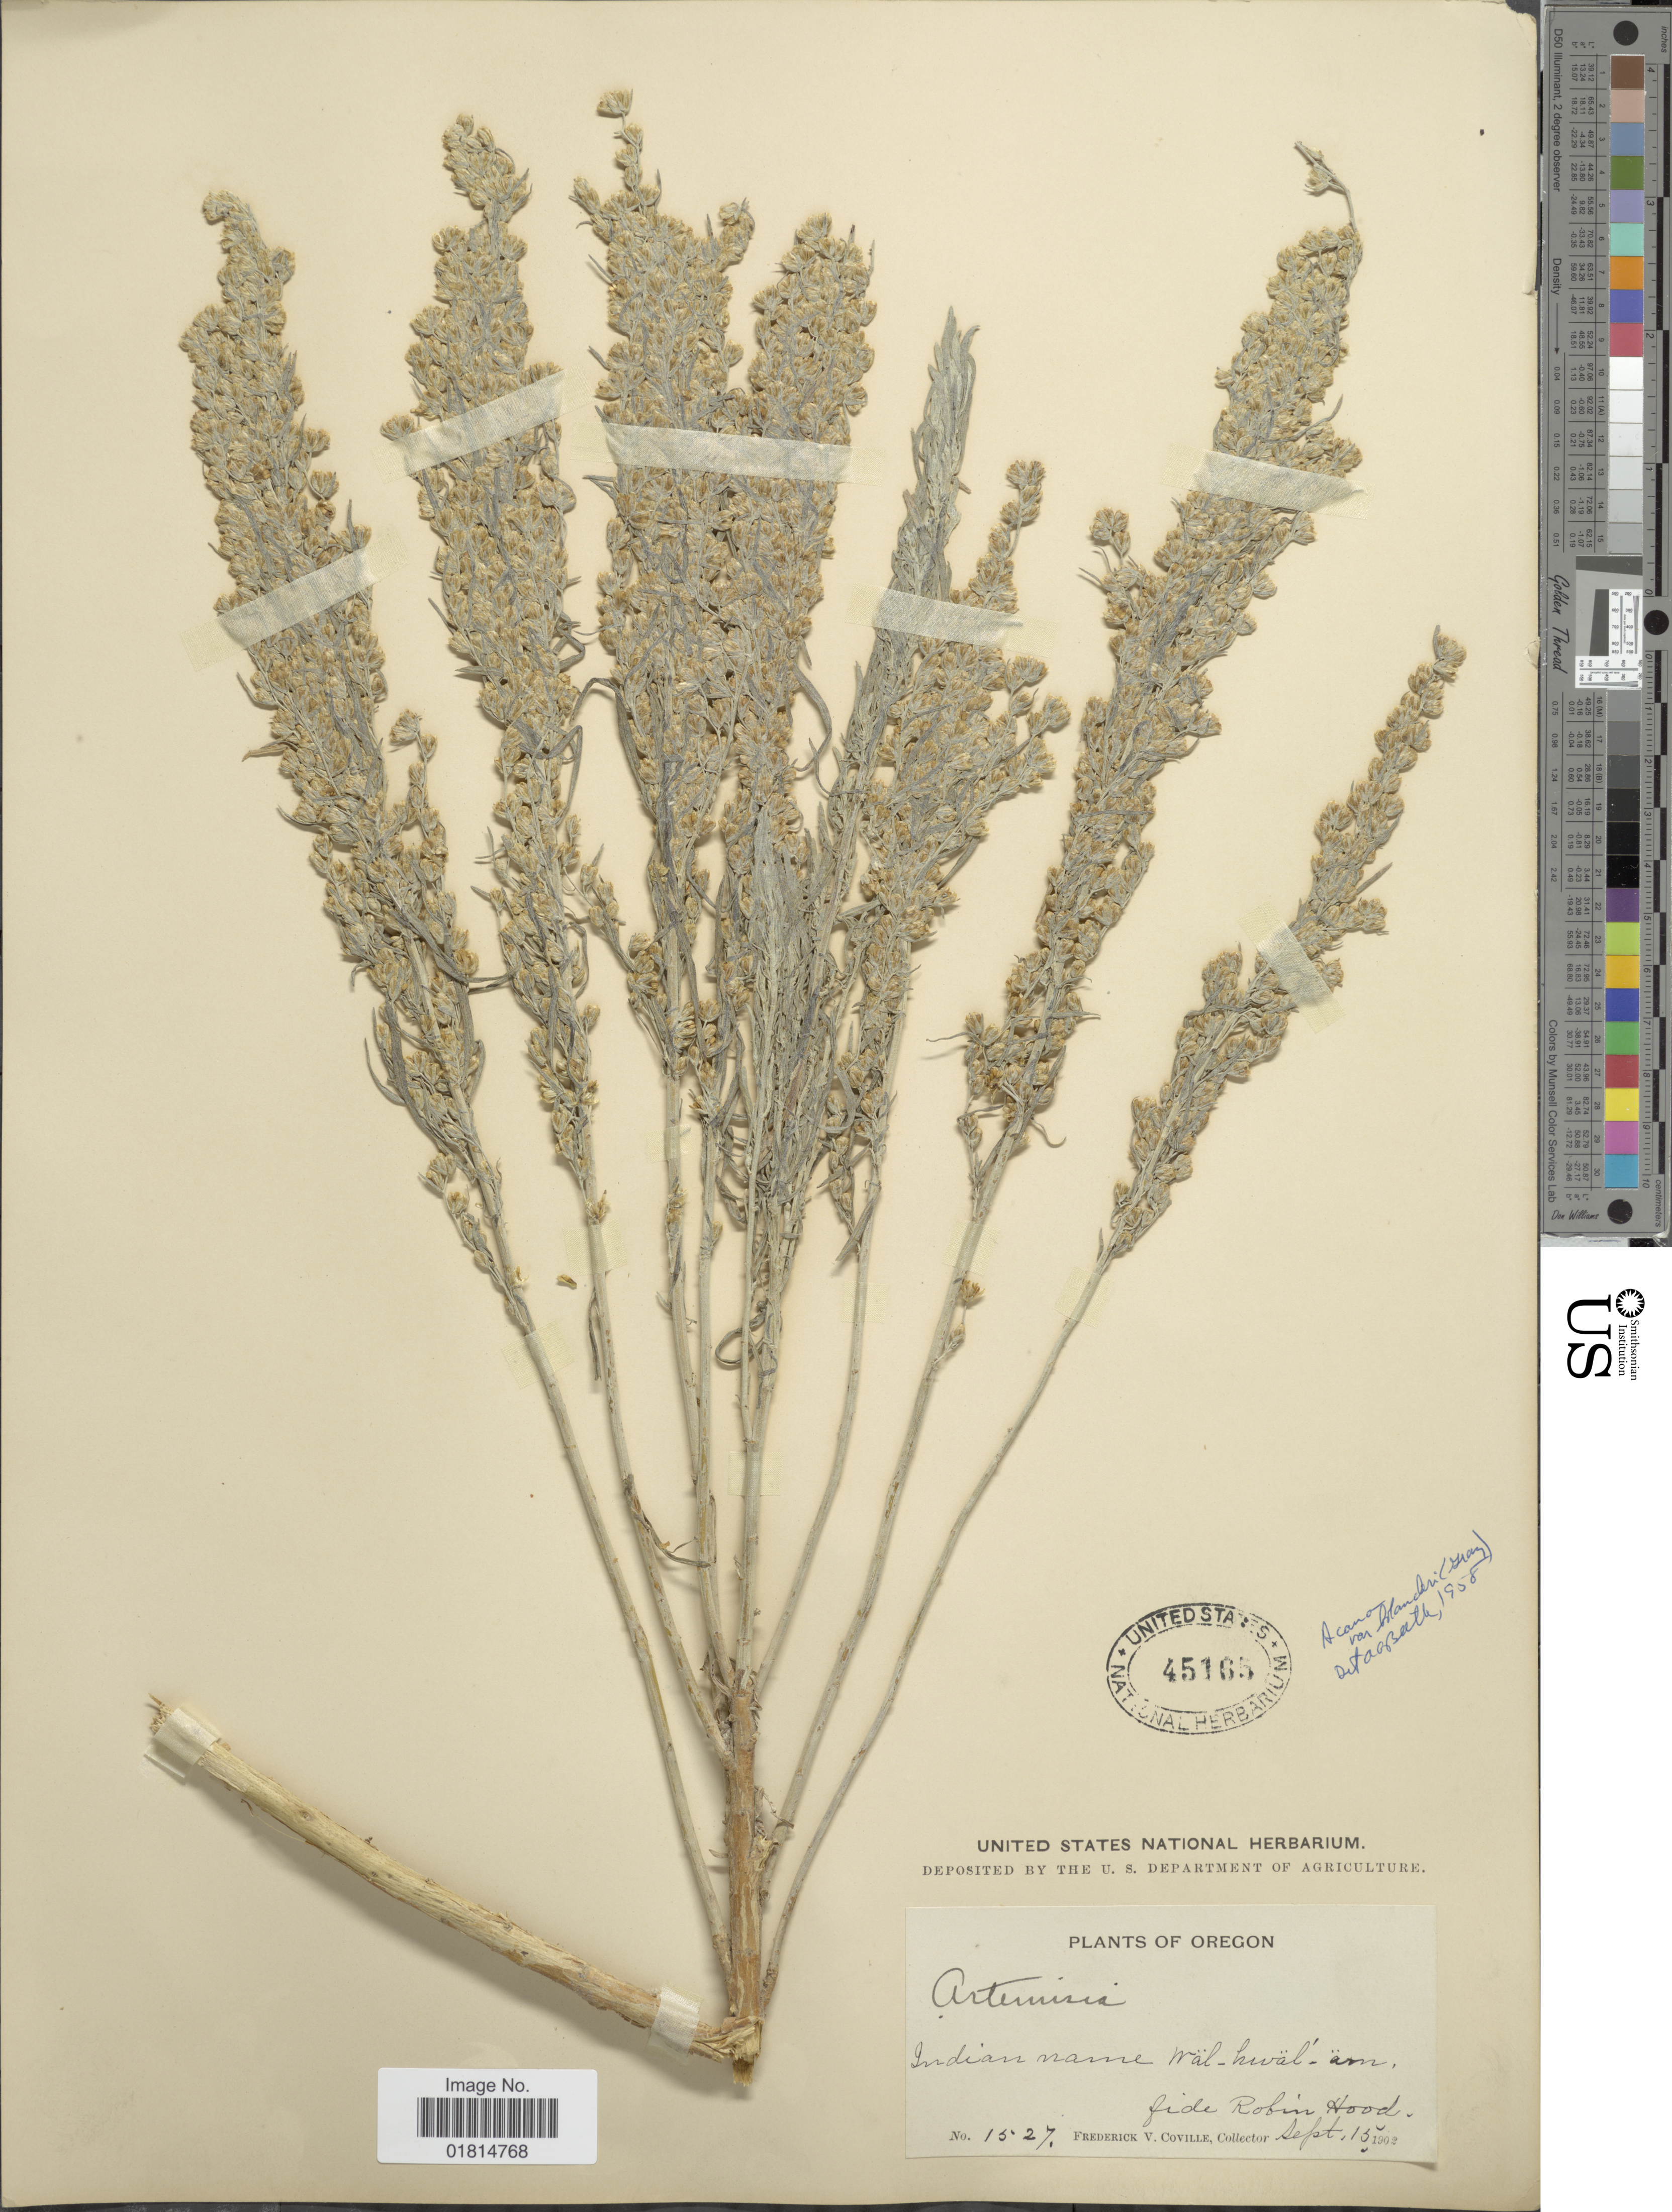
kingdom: Plantae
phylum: Tracheophyta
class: Magnoliopsida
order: Asterales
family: Asteraceae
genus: Artemisia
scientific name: Artemisia cana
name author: Pursh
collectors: F. V. Coville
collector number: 1527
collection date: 1902-09-15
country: United States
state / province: Oregon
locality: Indian name Wäl-hwäl'-äm, fide Robin Hood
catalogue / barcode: US 45165